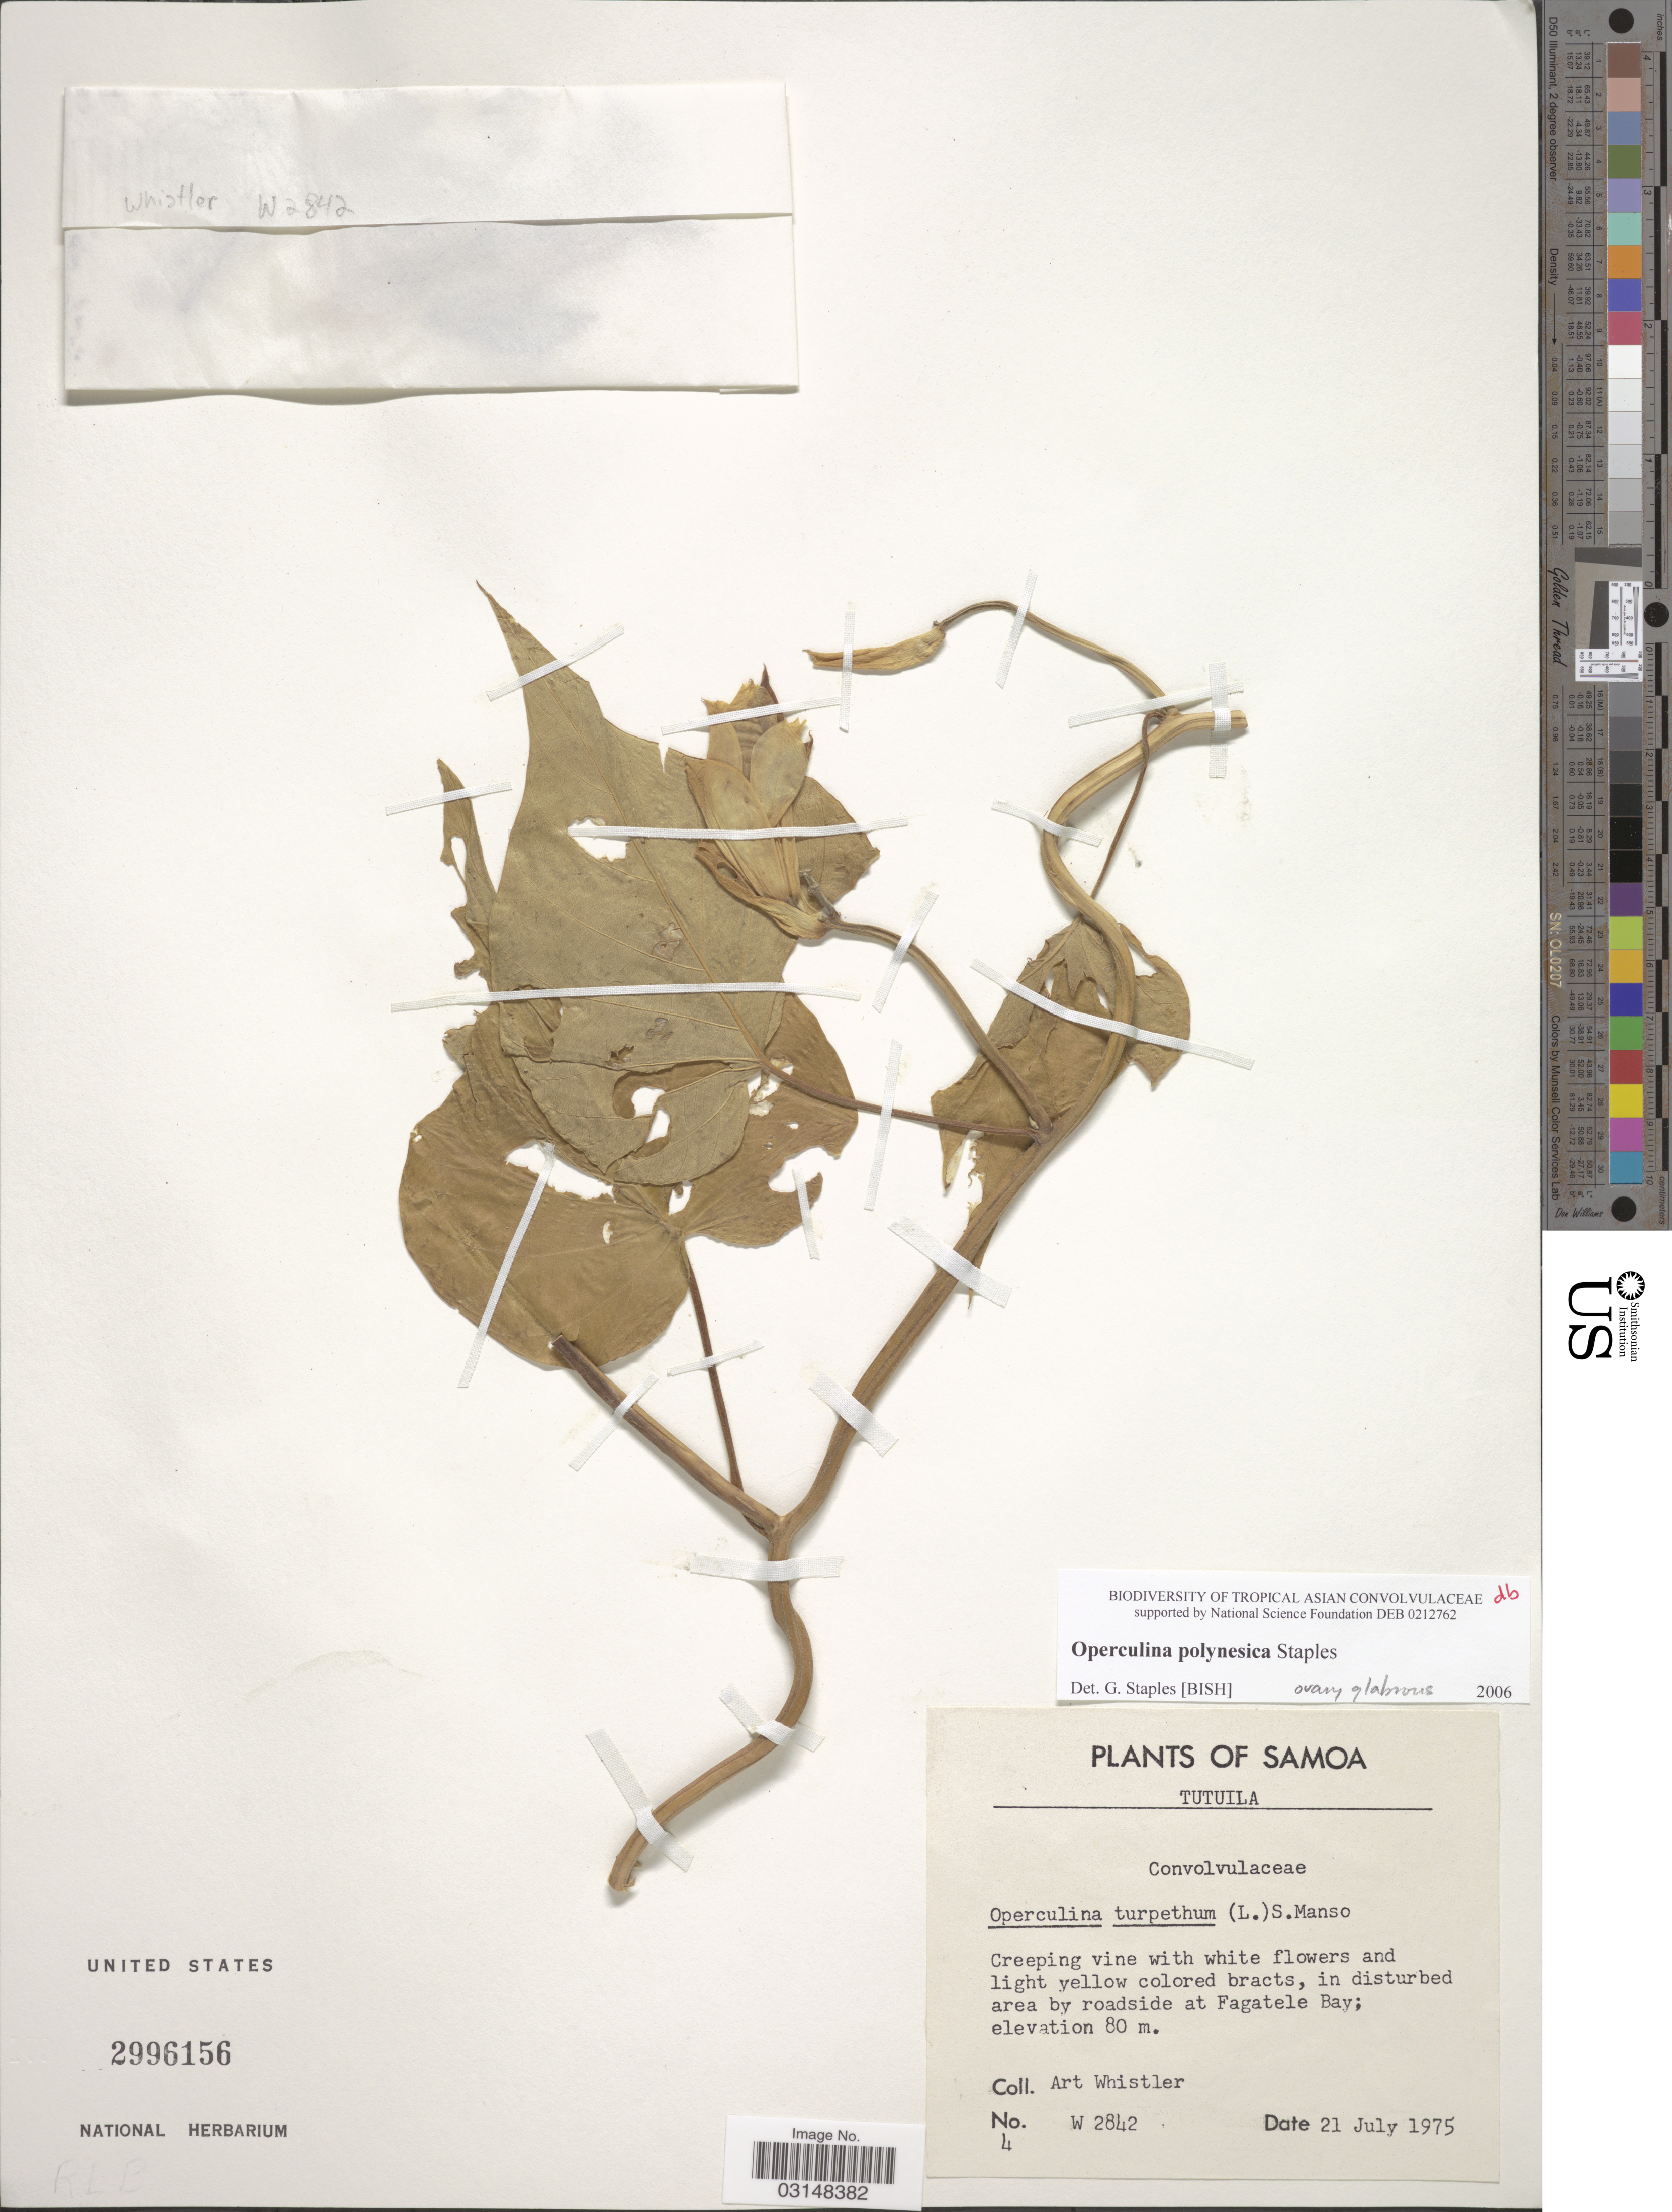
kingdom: Plantae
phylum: Tracheophyta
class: Magnoliopsida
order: Solanales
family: Convolvulaceae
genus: Operculina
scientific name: Operculina polynescia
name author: Staples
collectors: A. Whistler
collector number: W2842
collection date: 1975-07-21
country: American Samoa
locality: Samoa, Tutuila, area by roadside at Fagatele Bay.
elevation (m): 80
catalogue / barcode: US 2996156